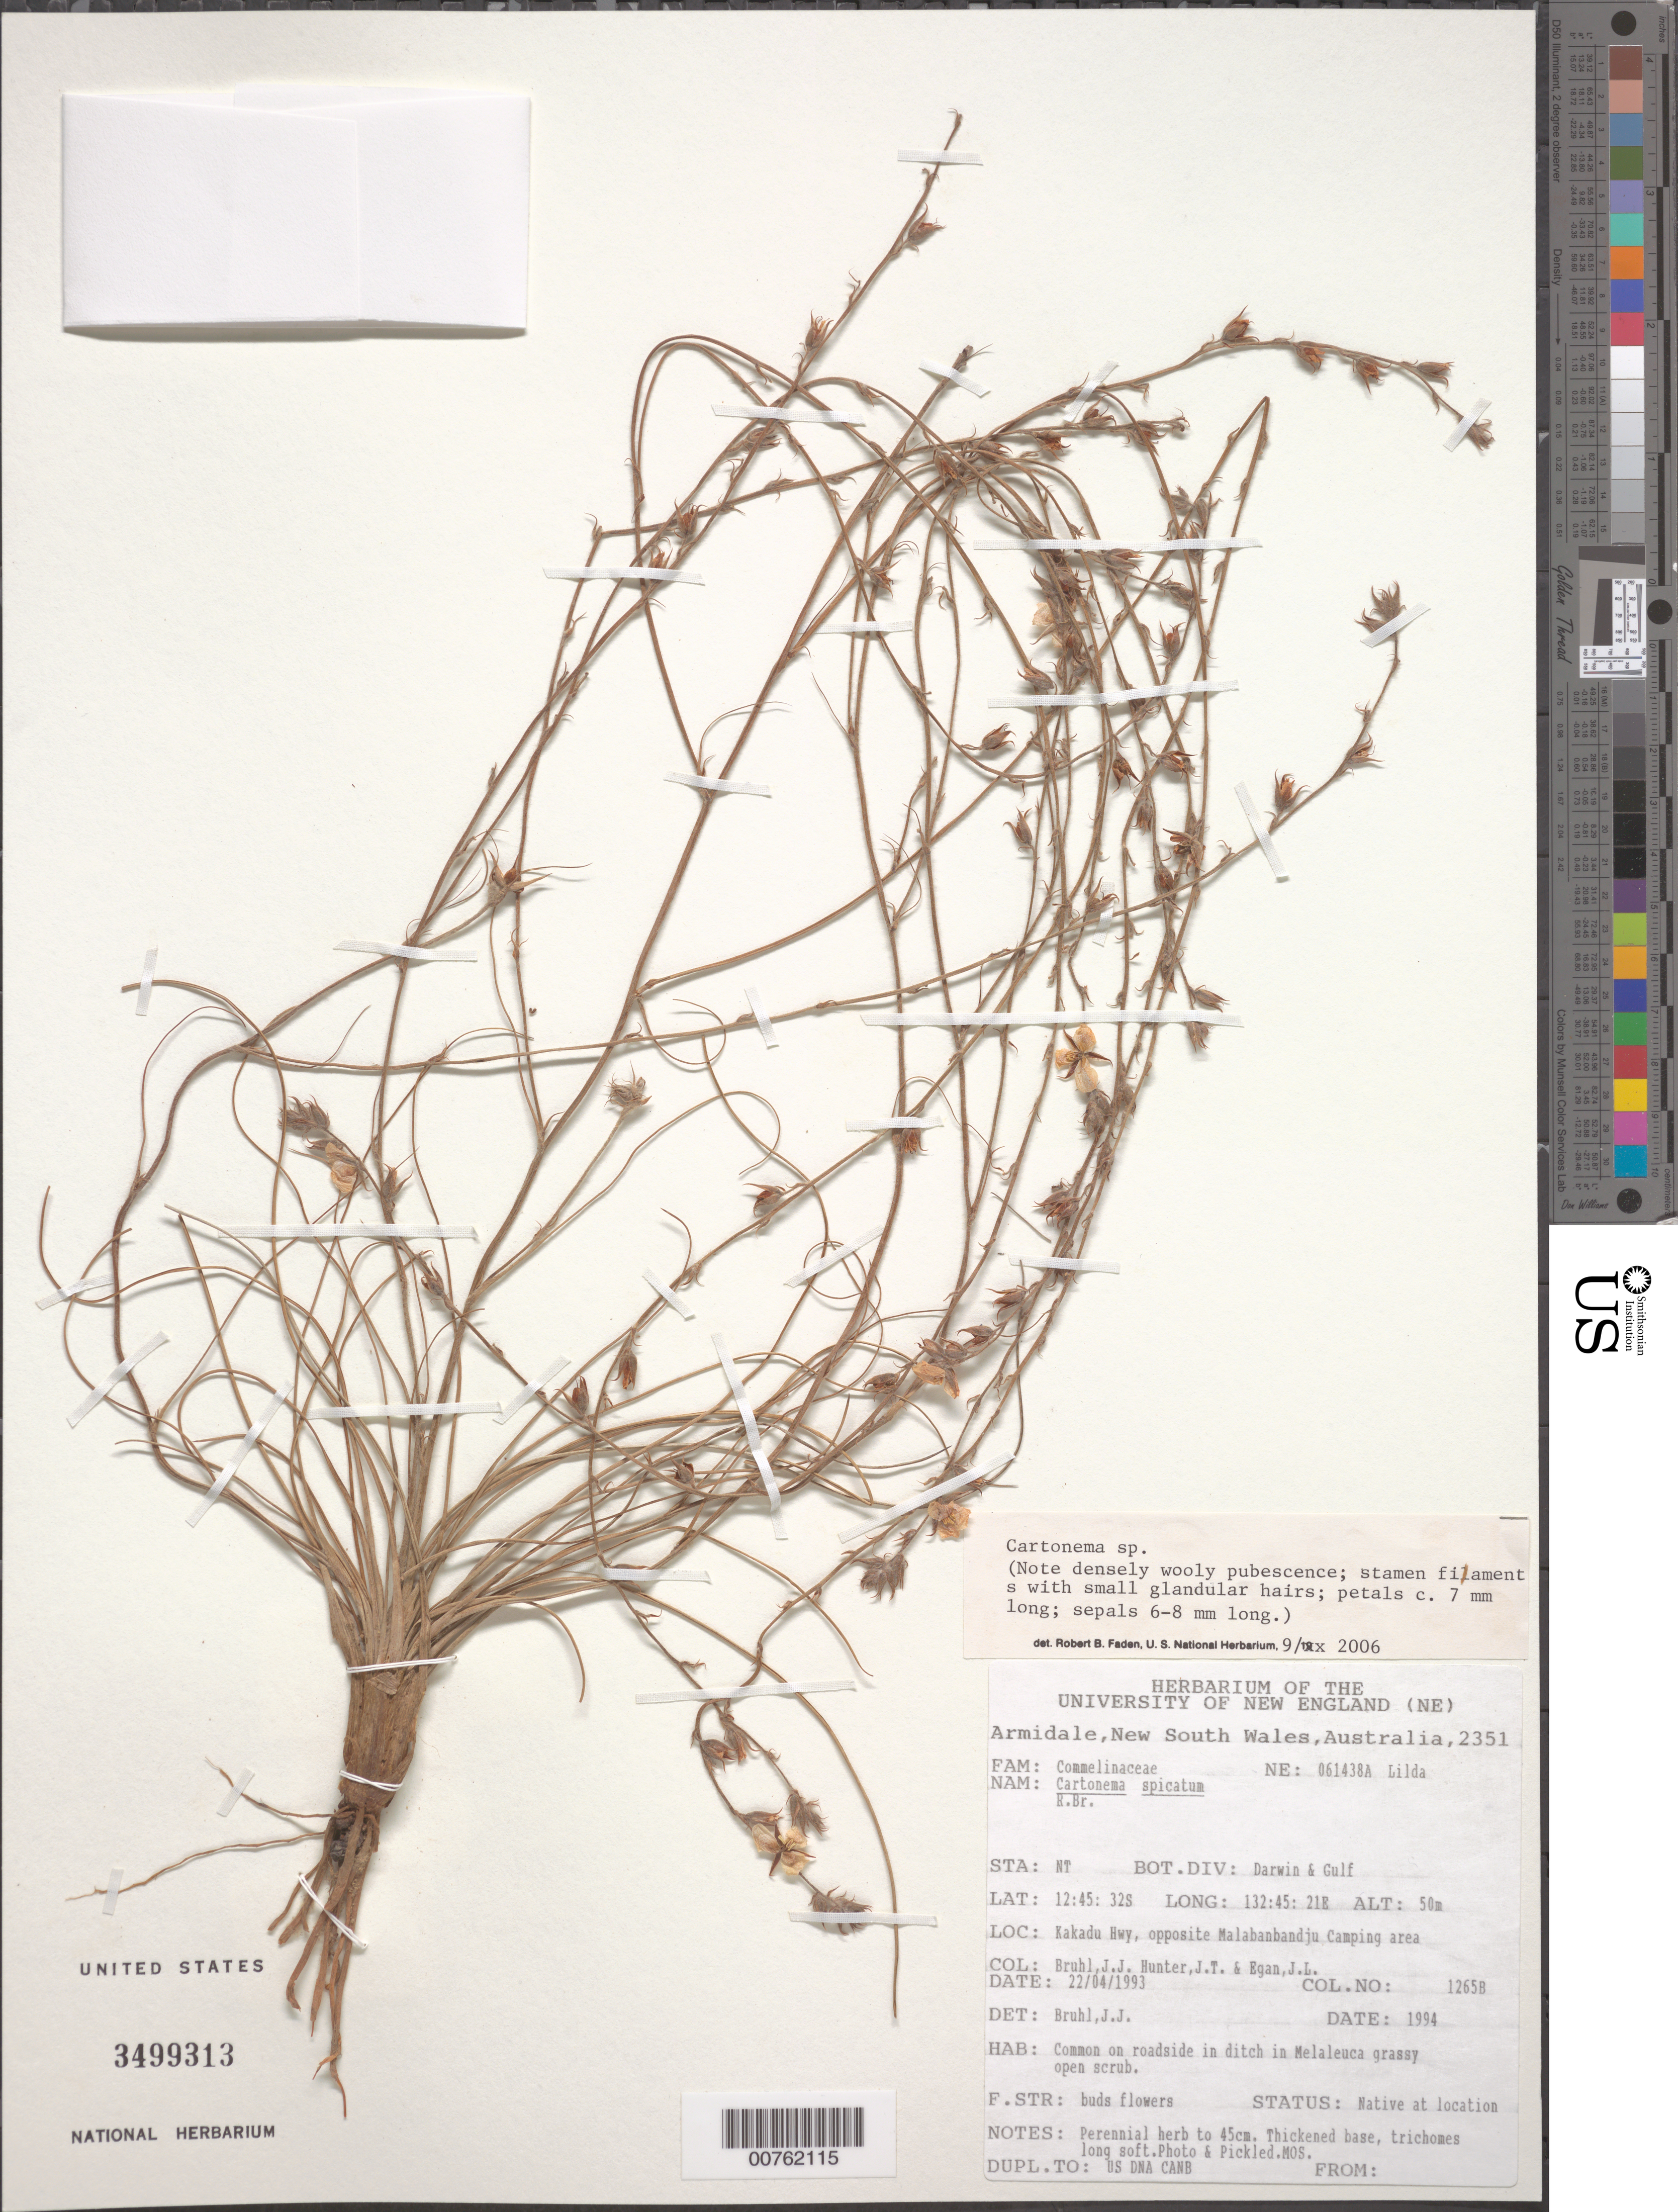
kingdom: Plantae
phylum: Tracheophyta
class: Liliopsida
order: Commelinales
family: Commelinaceae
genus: Cartonema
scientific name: Cartonema sp.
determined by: Faden, Robert B., (US), Smithsonian Institution - National Museum of Natural History (UNITED STATES)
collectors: J. Bruhl, J. Hunter & J. Egan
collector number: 1265B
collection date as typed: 22 Apr 1993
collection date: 1993-04-22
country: Australia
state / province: New South Wales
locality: Armidale. Kakadu Hwy, opposite Malabanbandju Camping area.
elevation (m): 50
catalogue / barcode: US 3499313